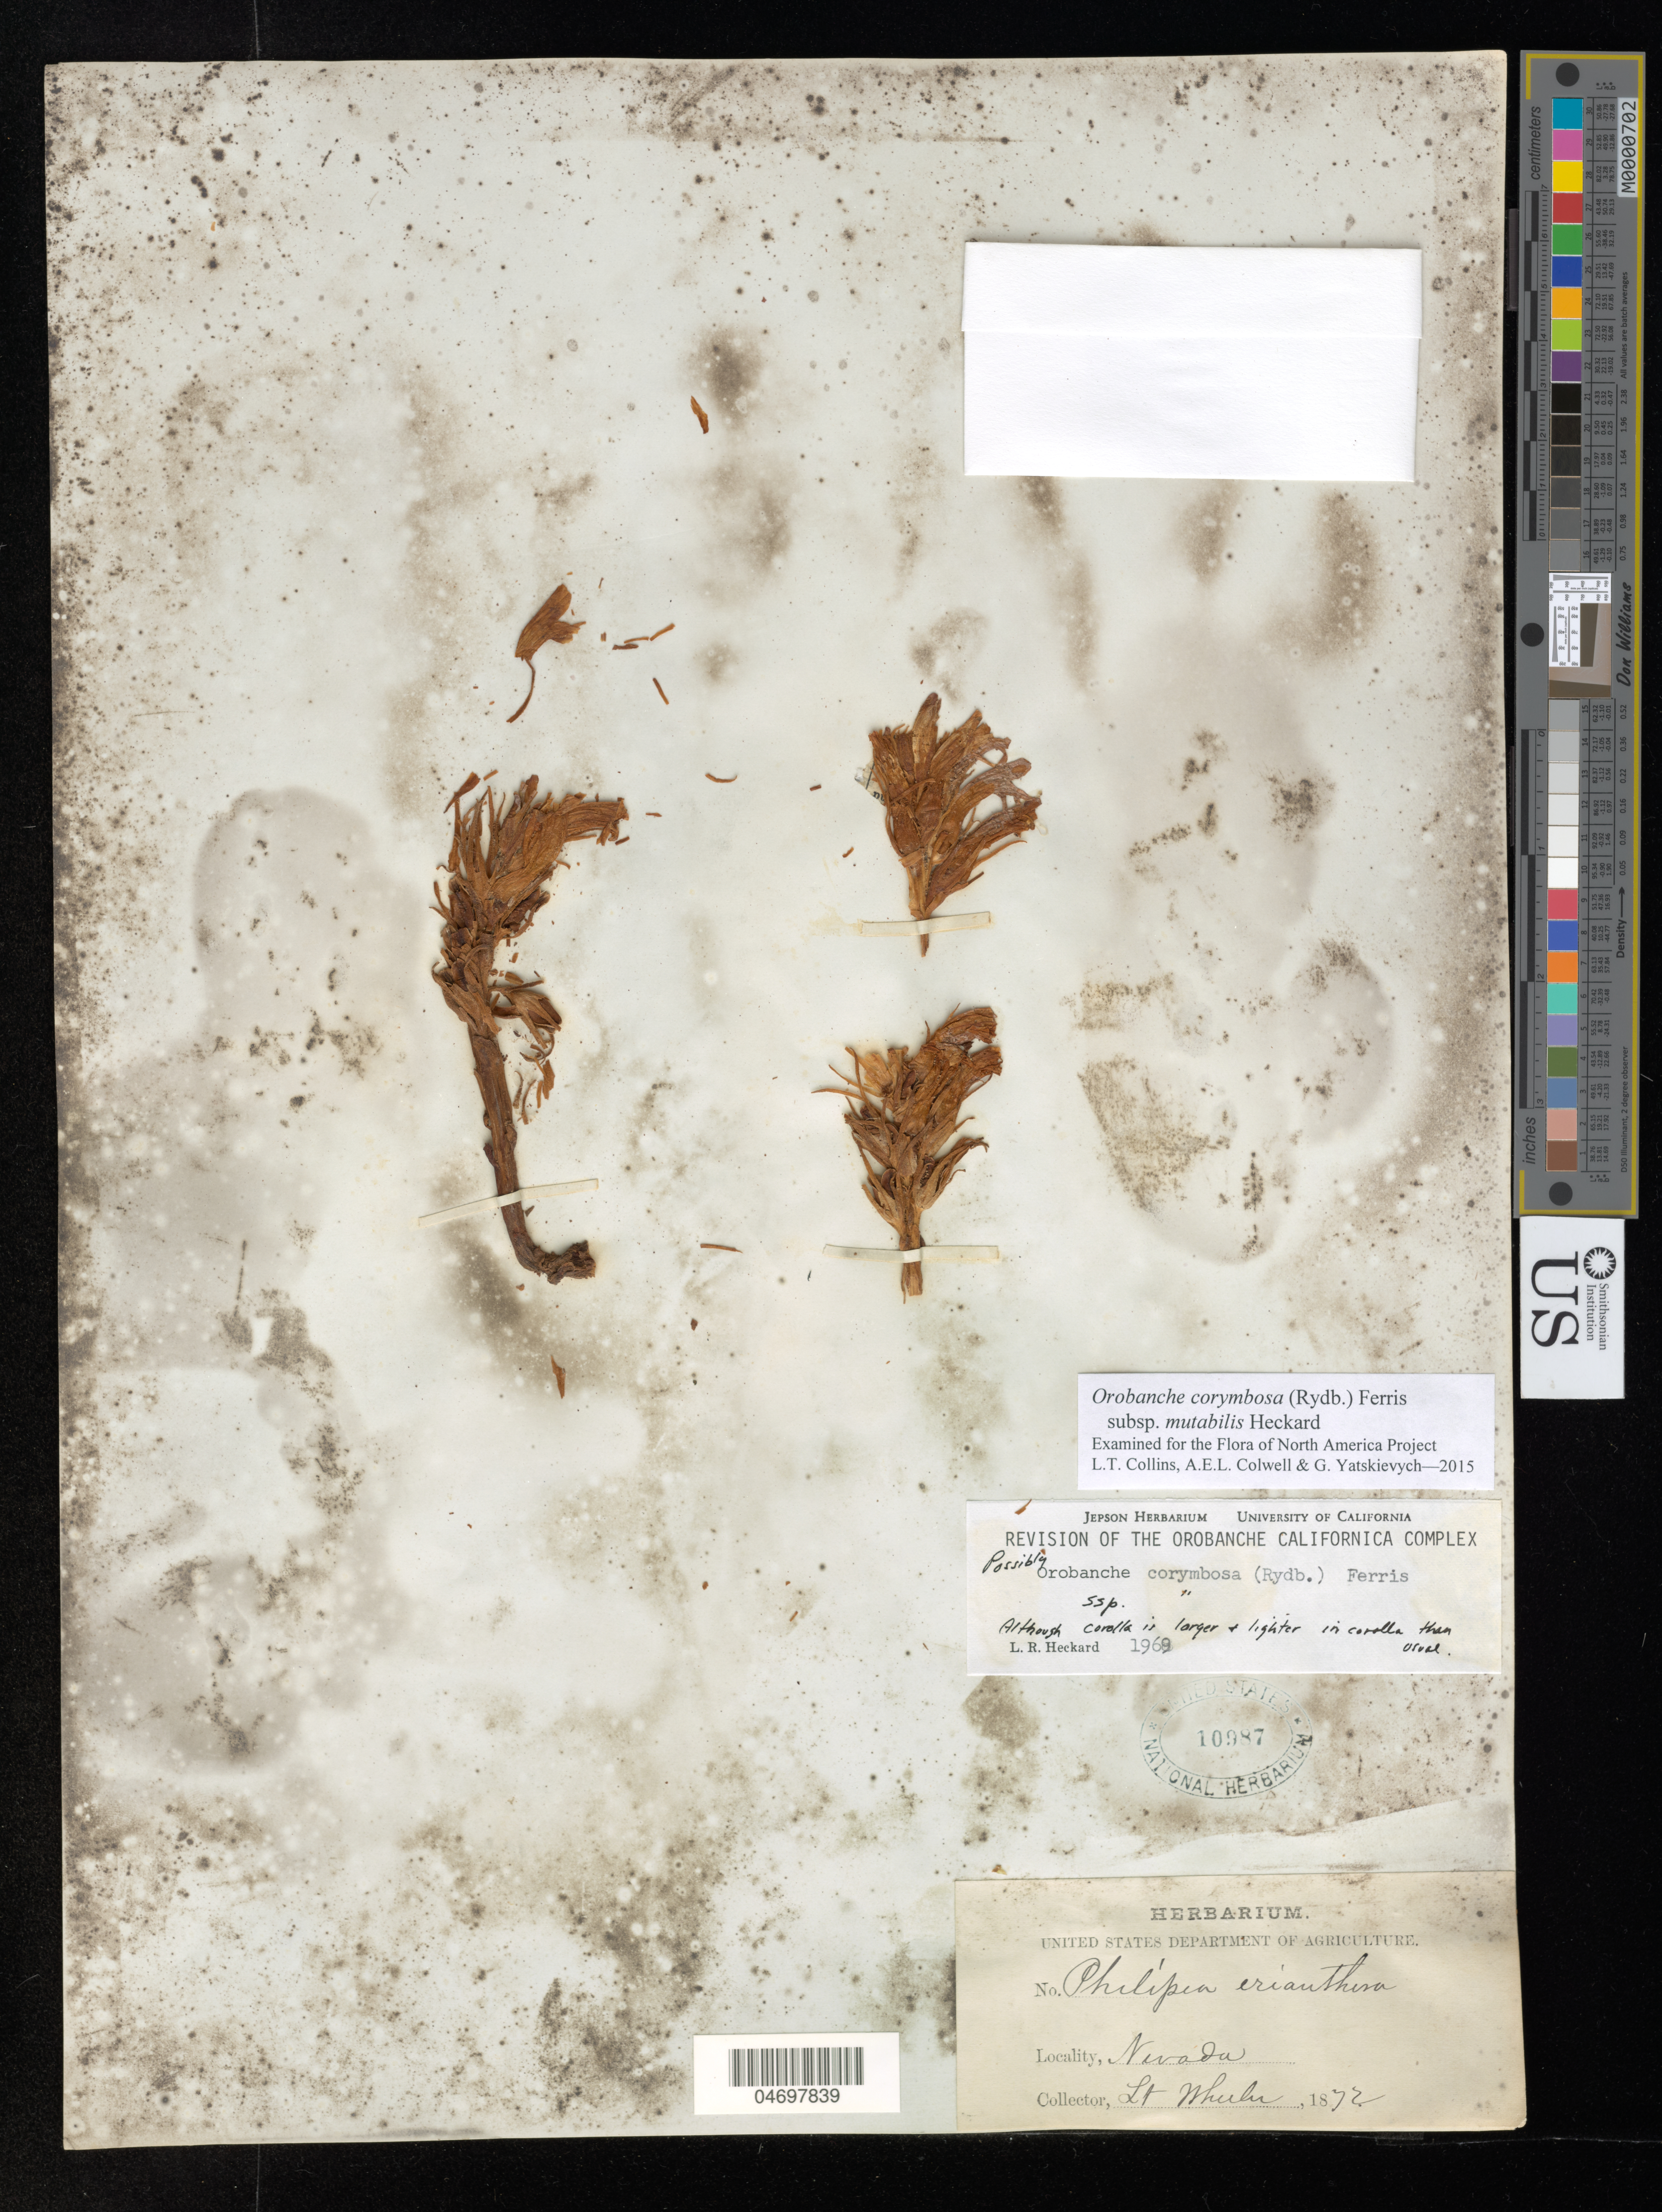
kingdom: Plantae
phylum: Tracheophyta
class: Magnoliopsida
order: Lamiales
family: Orobanchaceae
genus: Orobanche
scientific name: Orobanche corymbosa subsp. mutabilis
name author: Heckard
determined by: Collins, L. T.; Colwell, A. E.; Yatskievych, G. A.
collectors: -- Wheeler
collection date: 1872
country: United States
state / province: Nevada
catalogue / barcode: US 10987